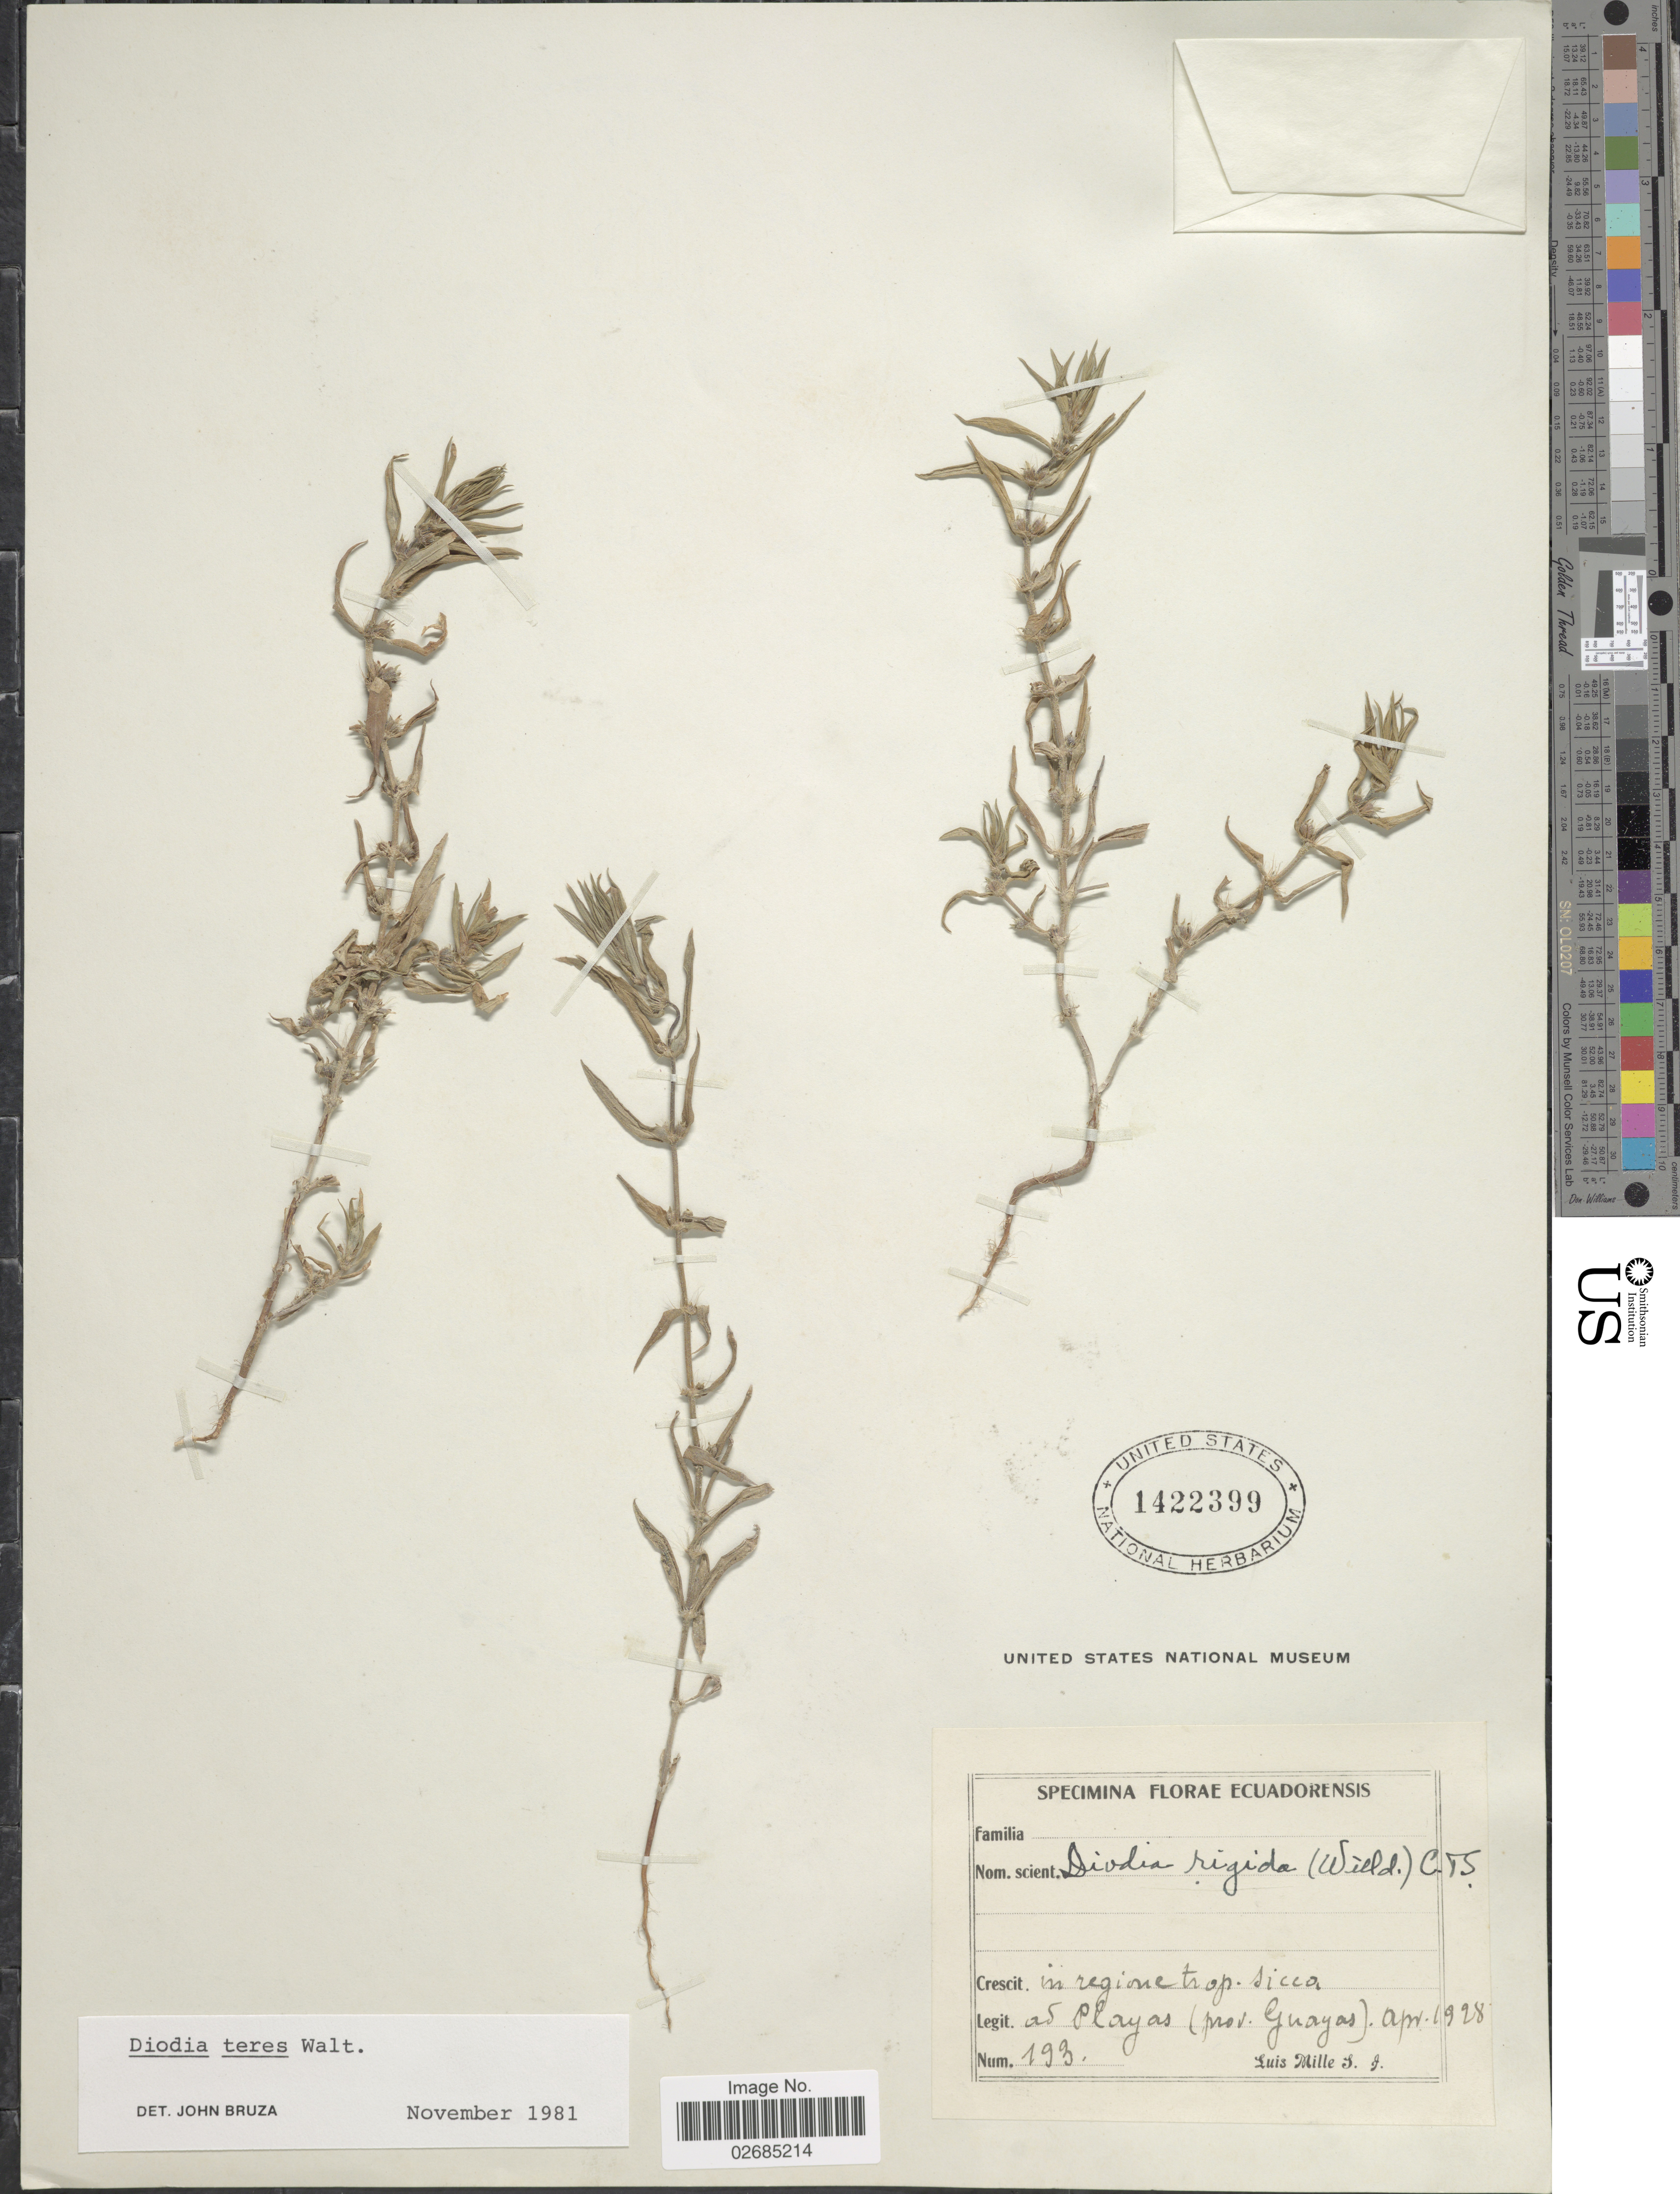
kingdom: Plantae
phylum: Tracheophyta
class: Magnoliopsida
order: Gentianales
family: Rubiaceae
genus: Hexasepalum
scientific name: Hexasepalum teres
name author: (Walter) J.H. Kirkbr.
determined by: Kirkbride, J. H., Jr.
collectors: L. Mille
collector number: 193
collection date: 1928-04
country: Ecuador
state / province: Guayas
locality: Ecuadorensis. In regione trop. sicca. Ad Playas.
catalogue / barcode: US 1422399